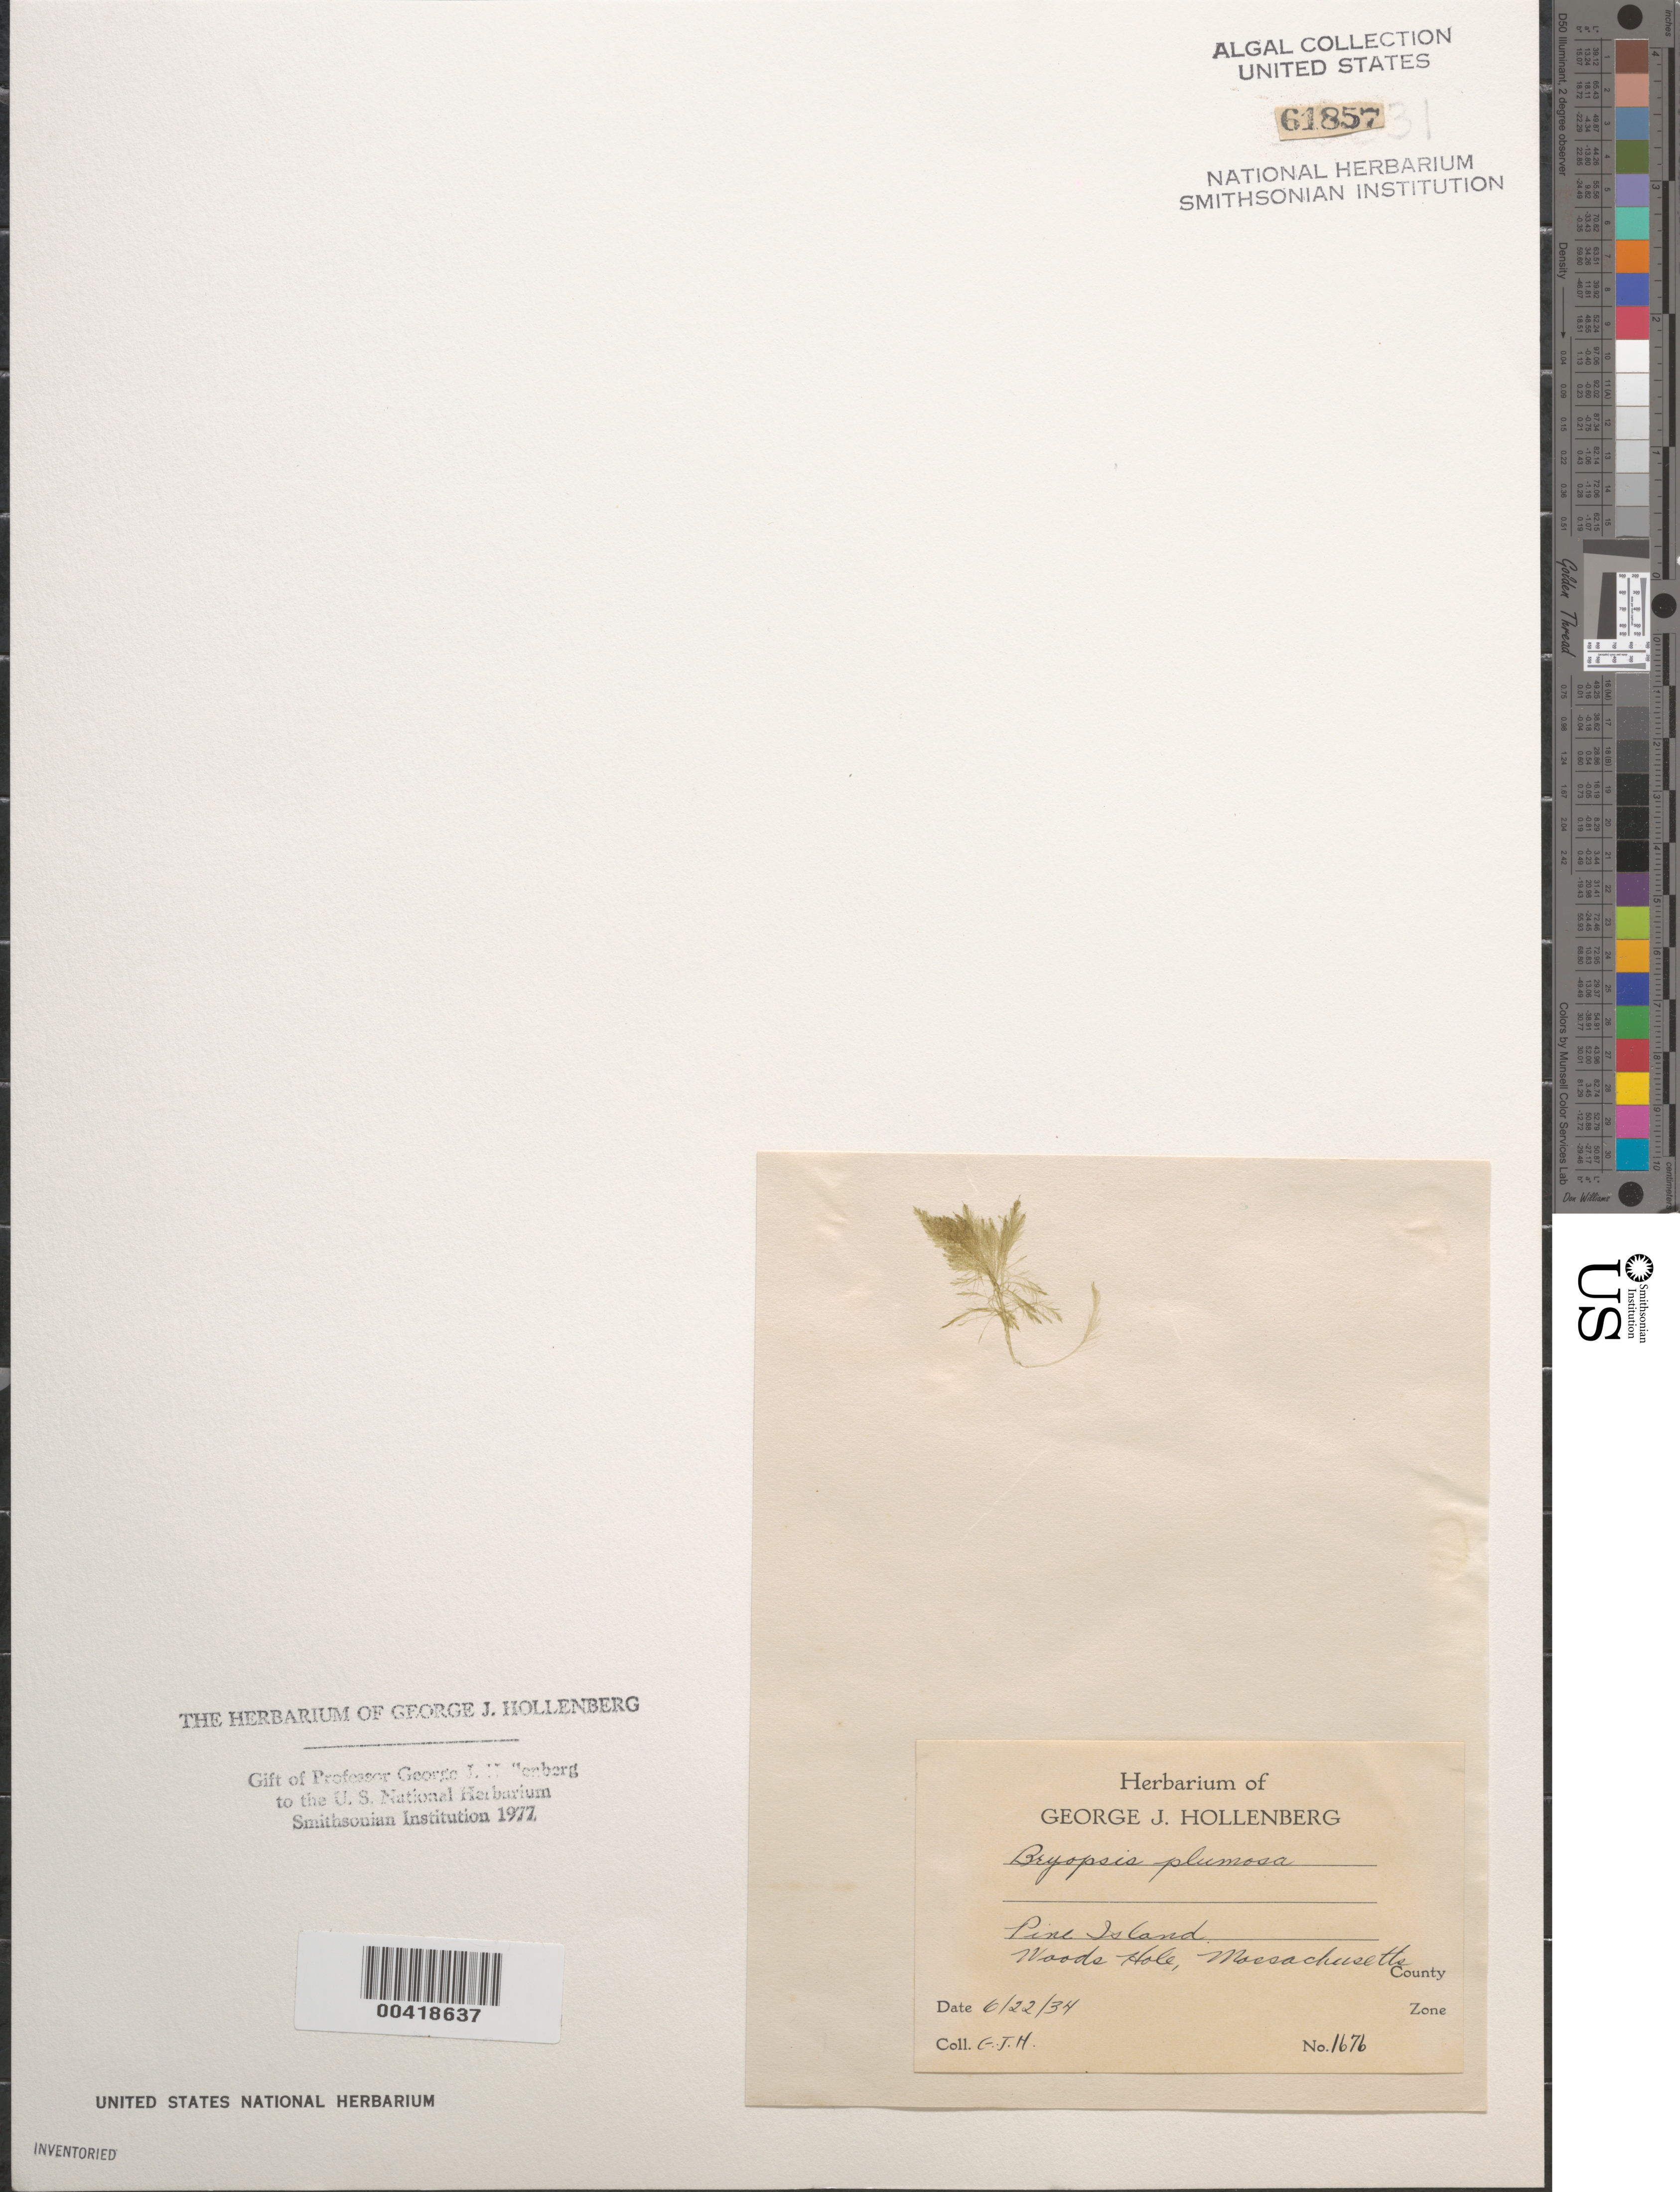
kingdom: Plantae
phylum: Chlorophyta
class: Ulvophyceae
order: Bryopsidales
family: Bryopsidaceae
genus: Bryopsis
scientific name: Bryopsis plumosa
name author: (Huds.) C. Agardh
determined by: Hollenberg, George J.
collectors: G. Hollenberg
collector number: GJH 1676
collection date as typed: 22 Jun 1934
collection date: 1934-06-22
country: United States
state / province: Massachusetts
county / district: Dukes County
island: Pine Island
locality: Near Woods Hole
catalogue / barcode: US 61857